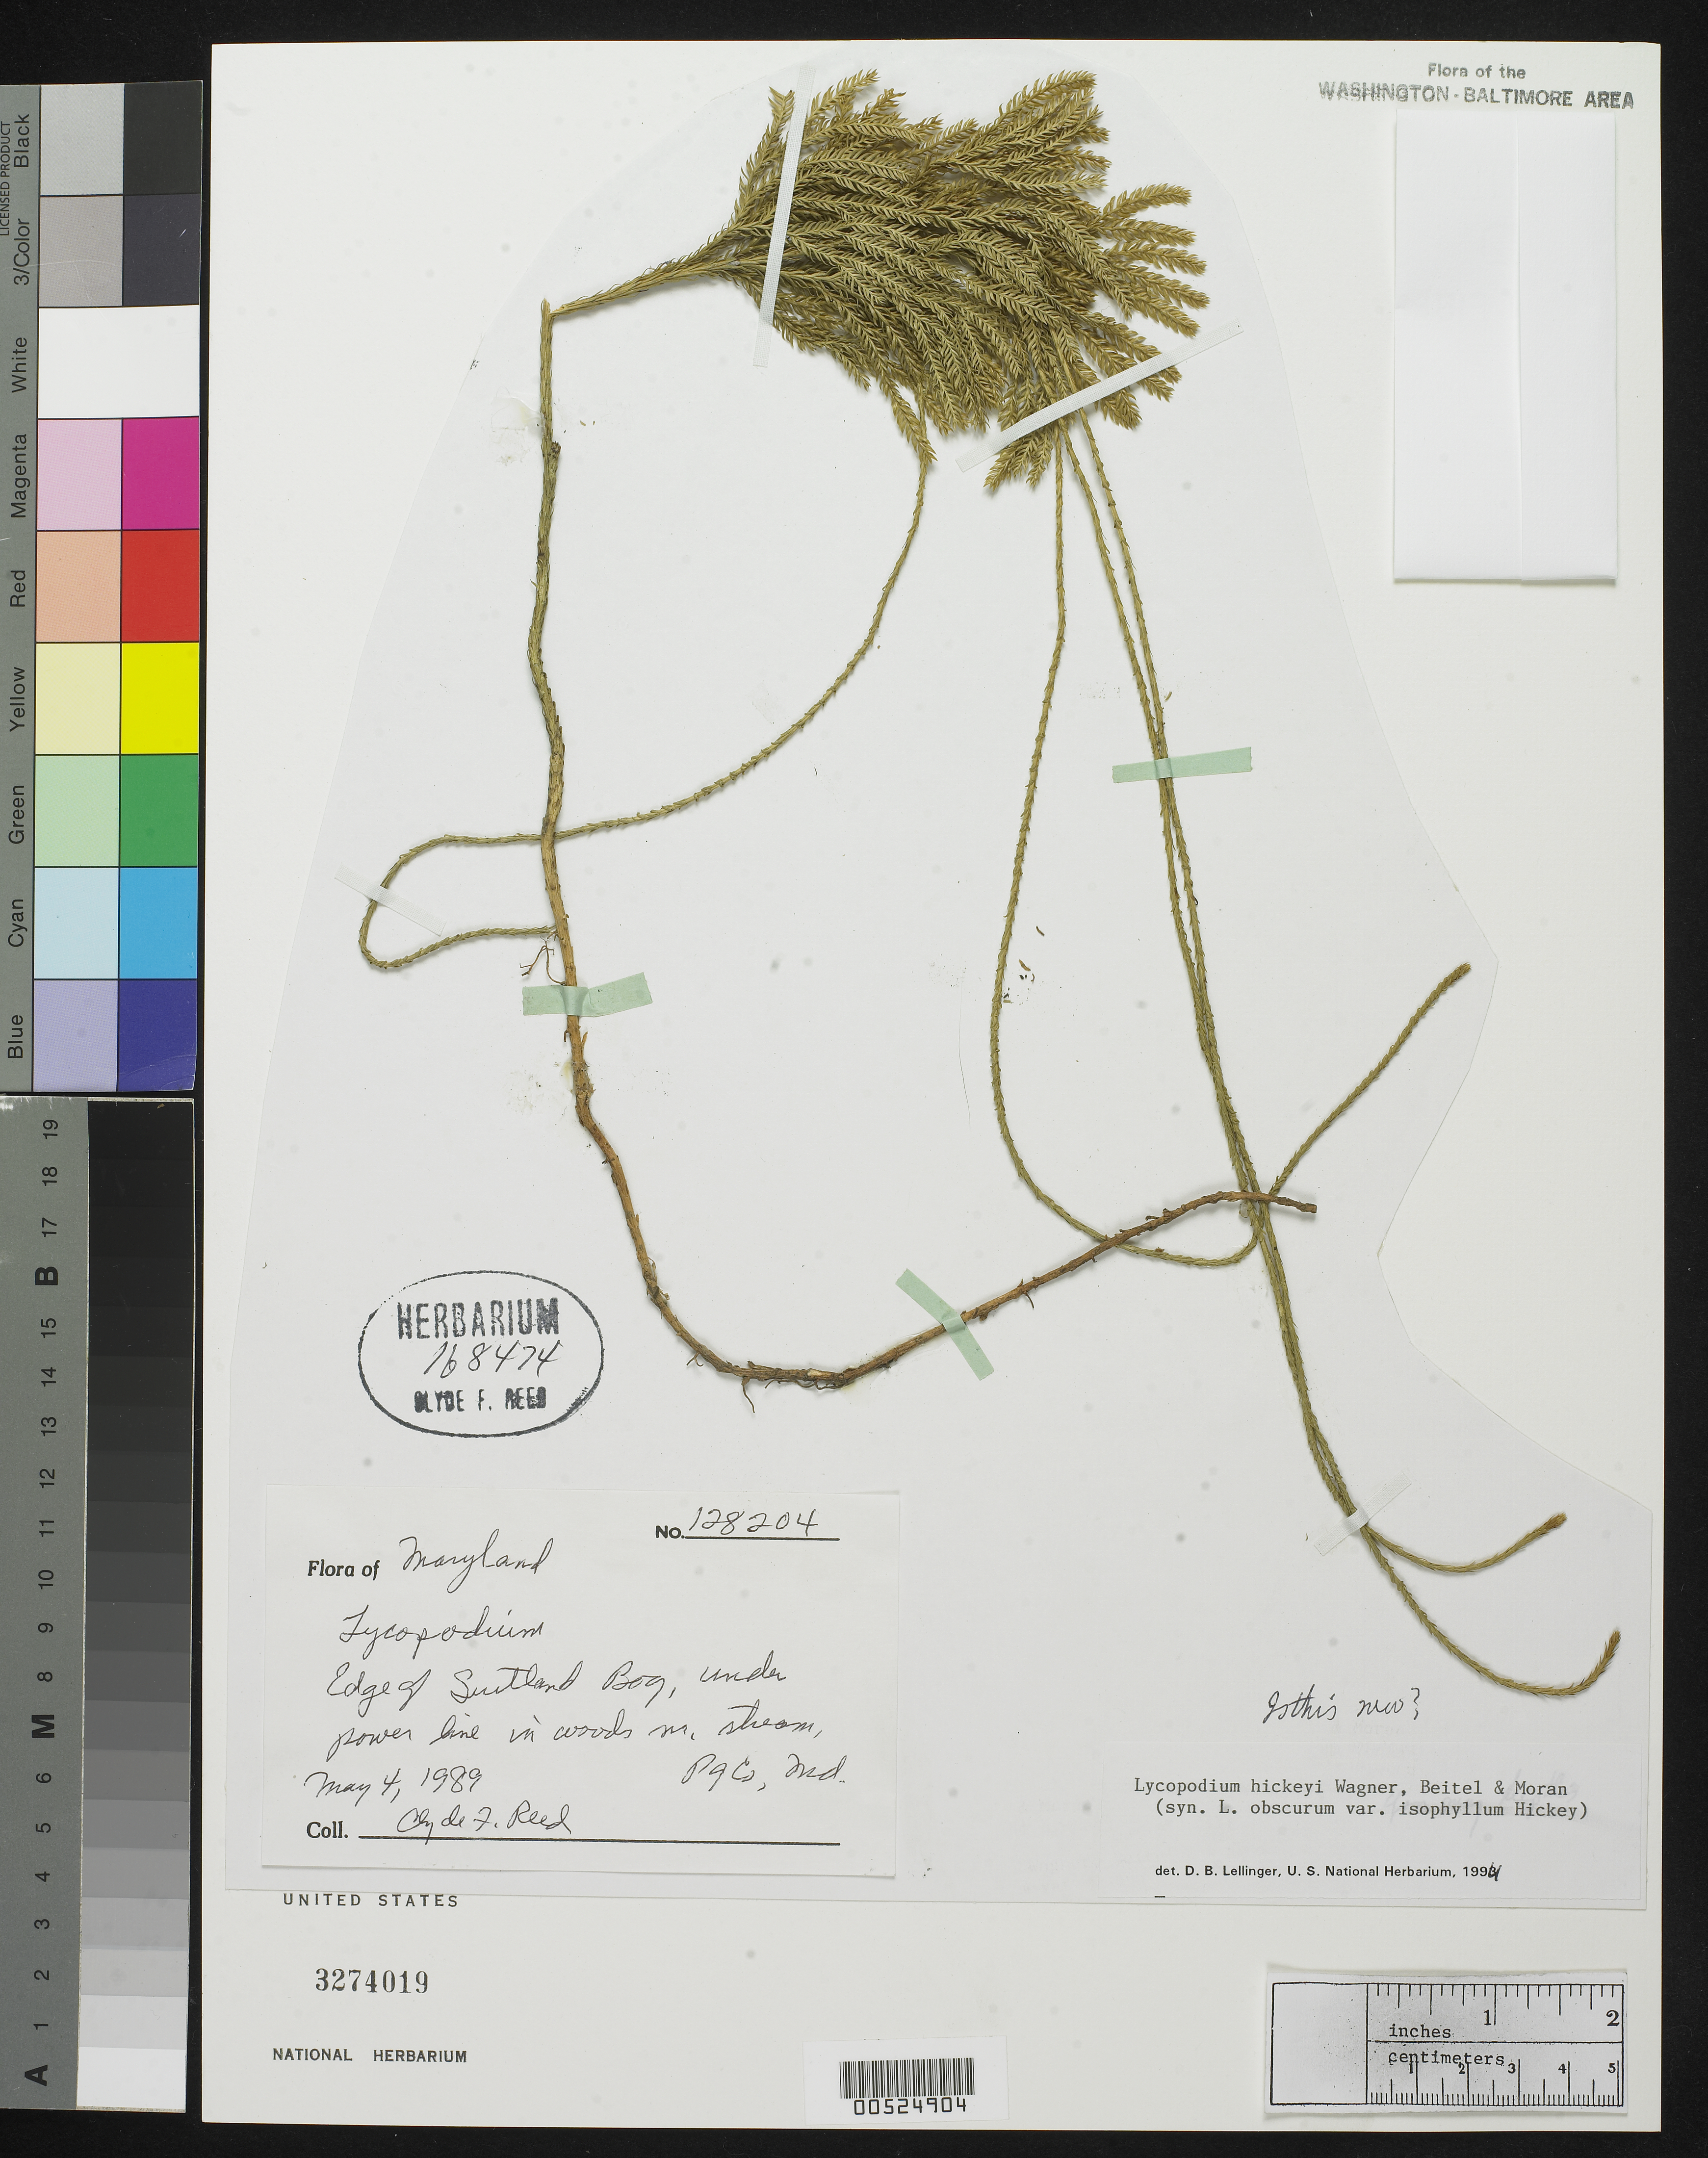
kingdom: Plantae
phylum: Tracheophyta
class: Lycopodiopsida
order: Lycopodiales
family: Lycopodiaceae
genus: Dendrolycopodium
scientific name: Dendrolycopodium hickeyi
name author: (W.H. Wagner et al.) A. Haines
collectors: C. F. Reed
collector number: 128204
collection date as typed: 04 May 1989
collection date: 1989-05-04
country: United States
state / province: Maryland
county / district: Prince George's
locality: Suitland Bog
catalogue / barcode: US 3274019